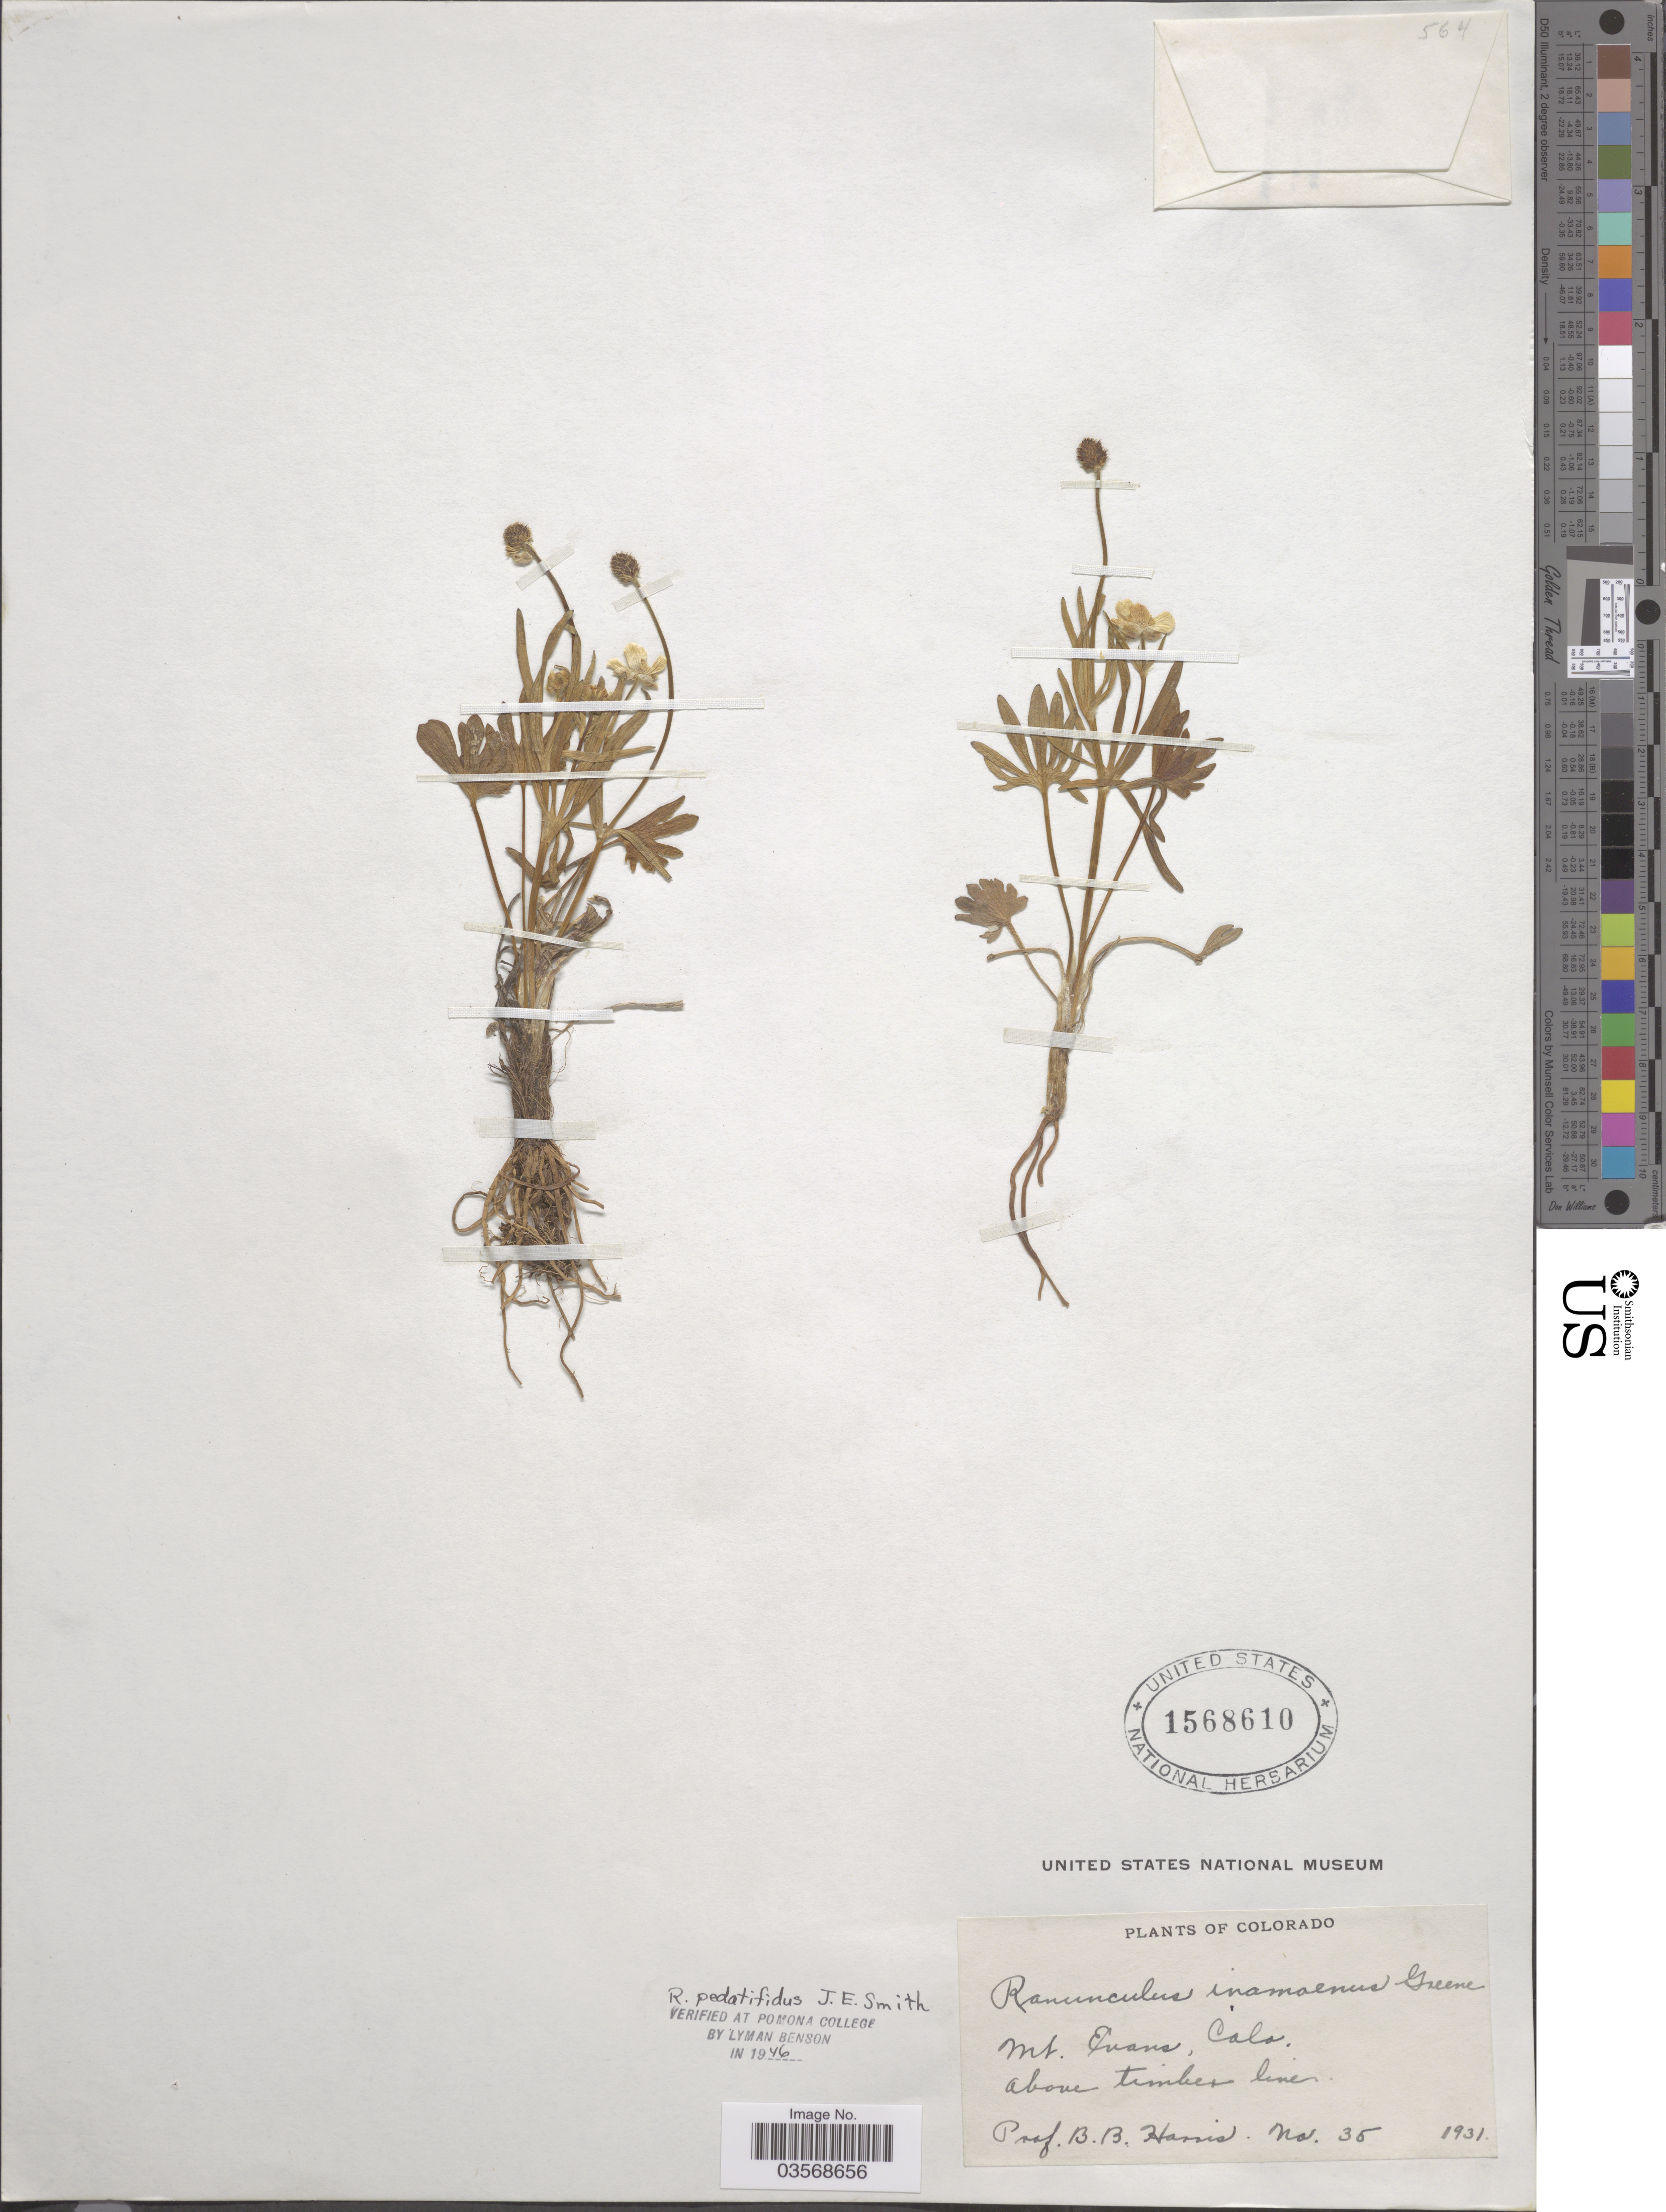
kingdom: Plantae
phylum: Tracheophyta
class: Magnoliopsida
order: Ranunculales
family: Ranunculaceae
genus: Ranunculus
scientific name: Ranunculus peduncularis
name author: Sm.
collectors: B. B. Harris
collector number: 35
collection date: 1931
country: United States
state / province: Colorado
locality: Mt. Evans, above timber line.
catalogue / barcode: US 1568610